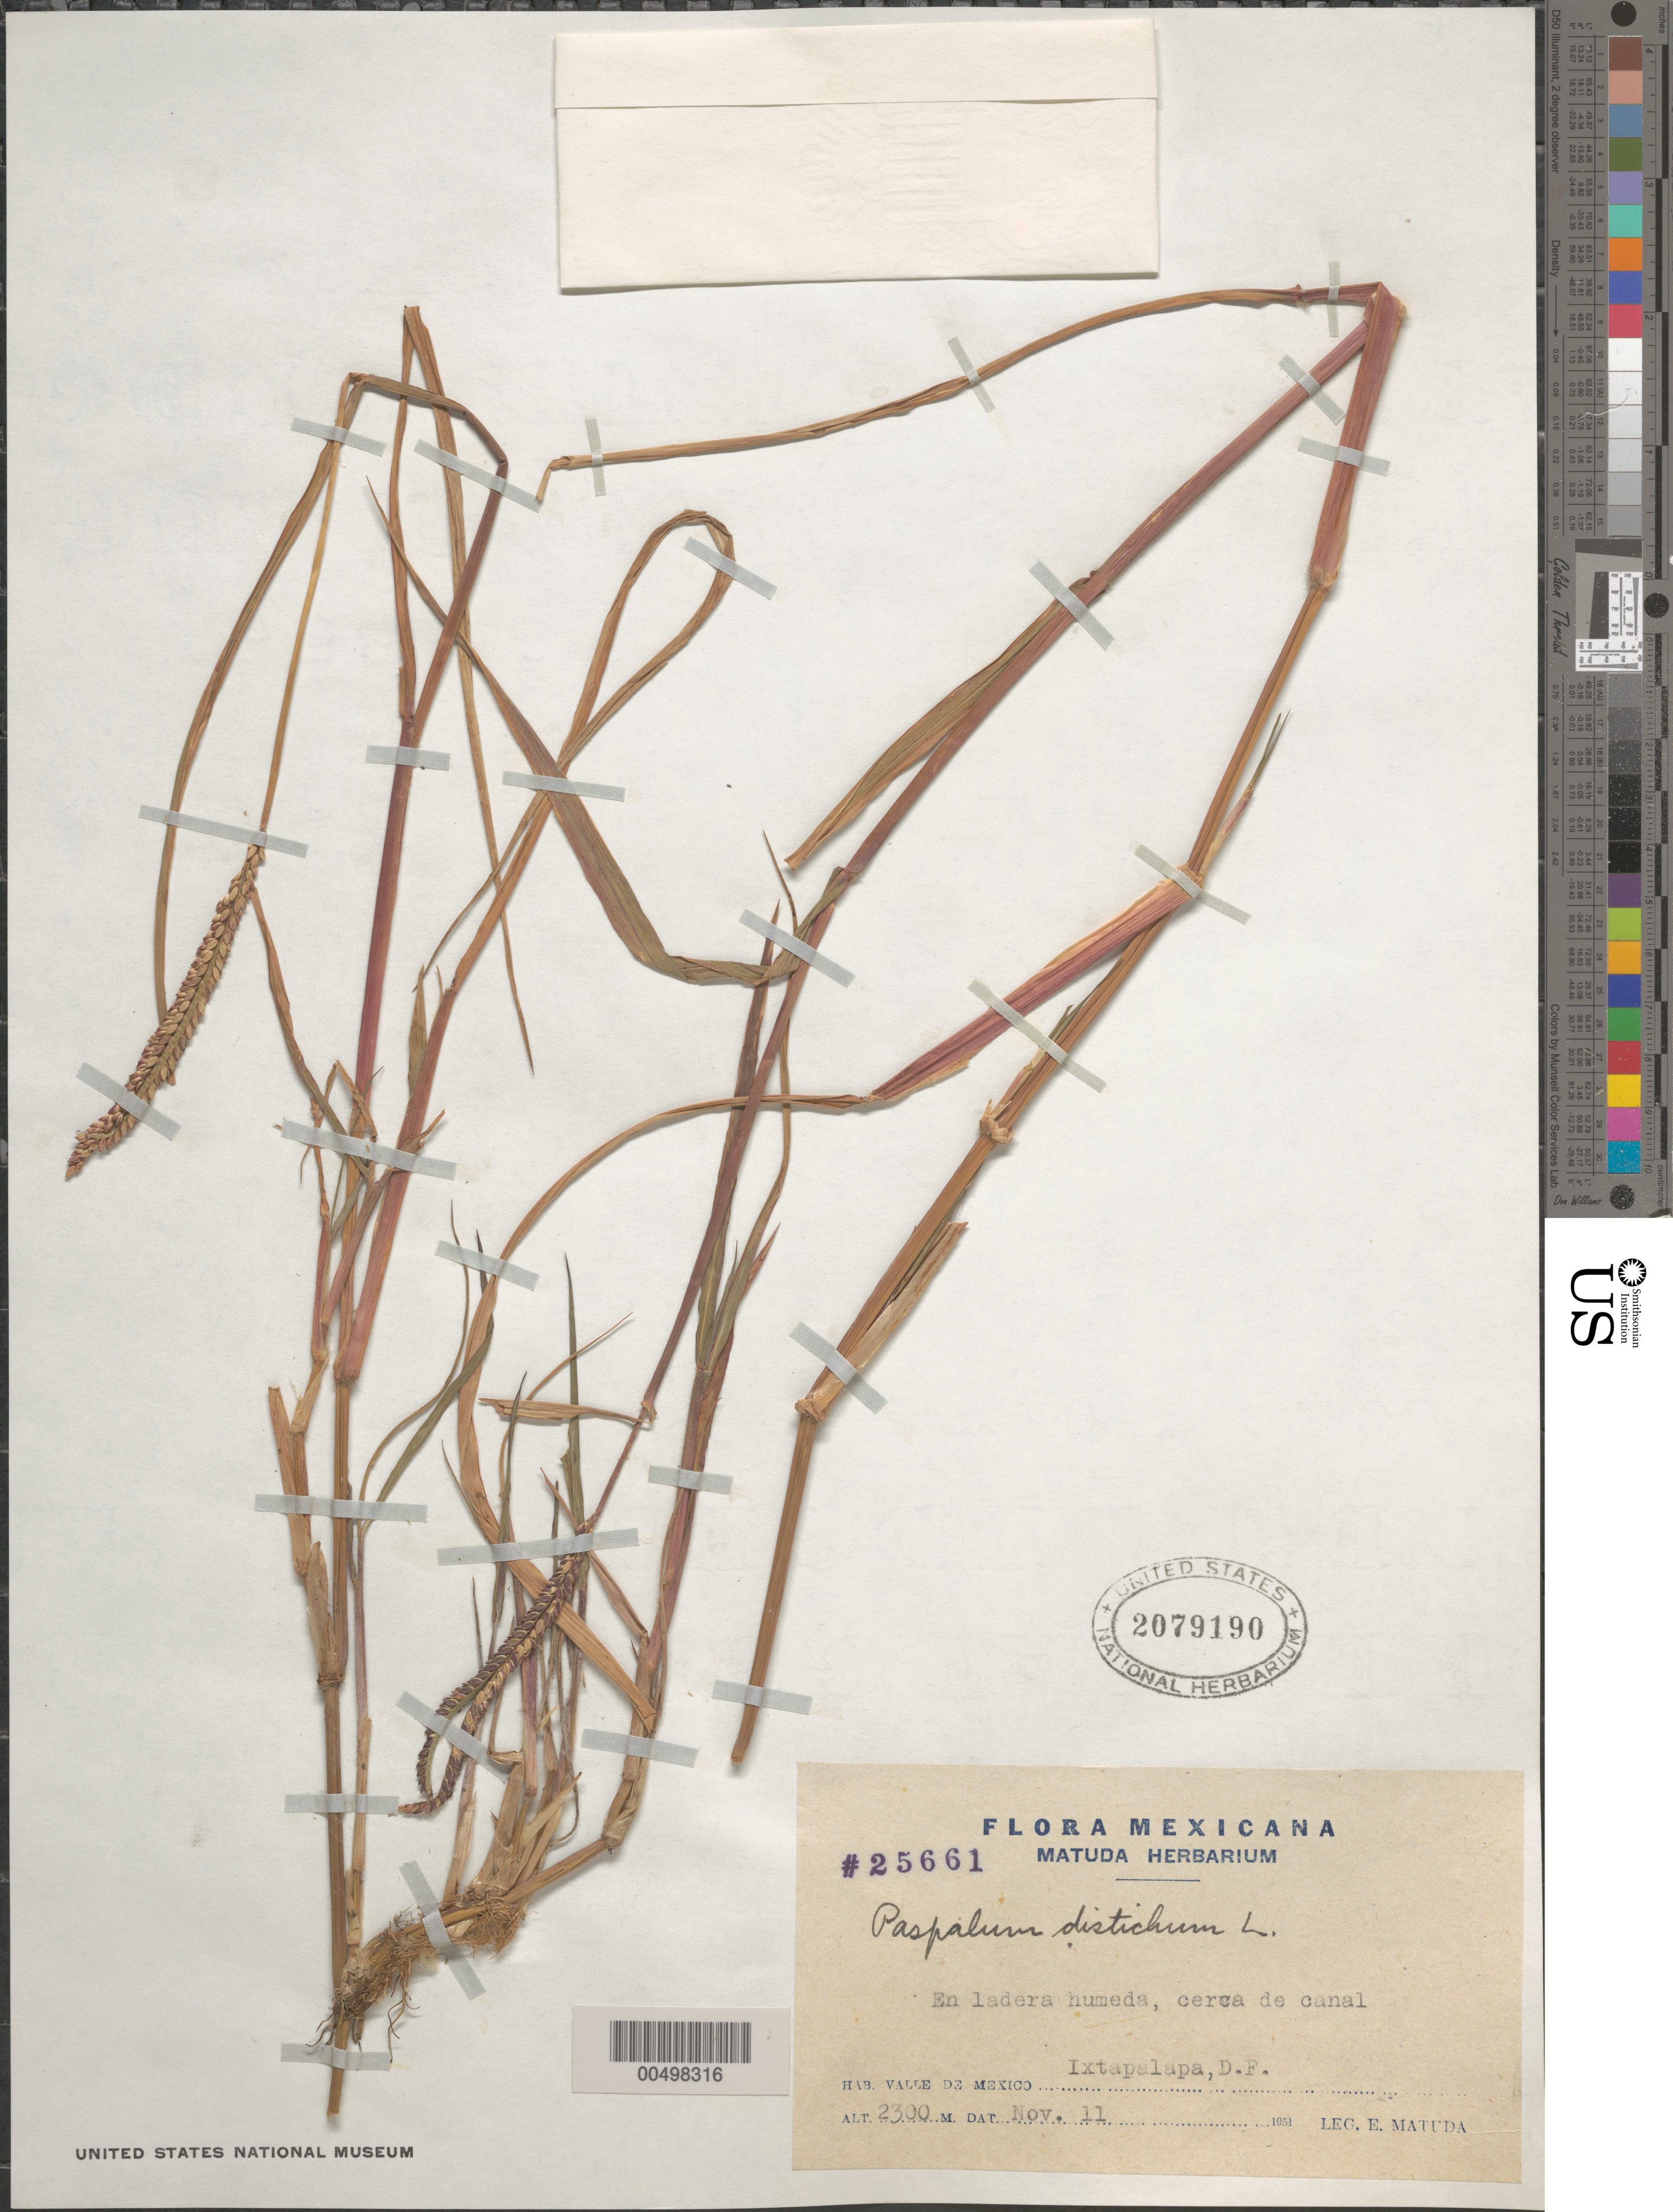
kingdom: Plantae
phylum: Tracheophyta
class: Liliopsida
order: Poales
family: Poaceae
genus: Paspalum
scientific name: Paspalum paspaloides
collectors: E. Matuda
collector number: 25661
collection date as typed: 11 Nov 1951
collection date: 1951-11-11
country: Mexico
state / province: Distrito Federal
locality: Valle de Mexico, Ixtapalapa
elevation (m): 2300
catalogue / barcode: US 2079190